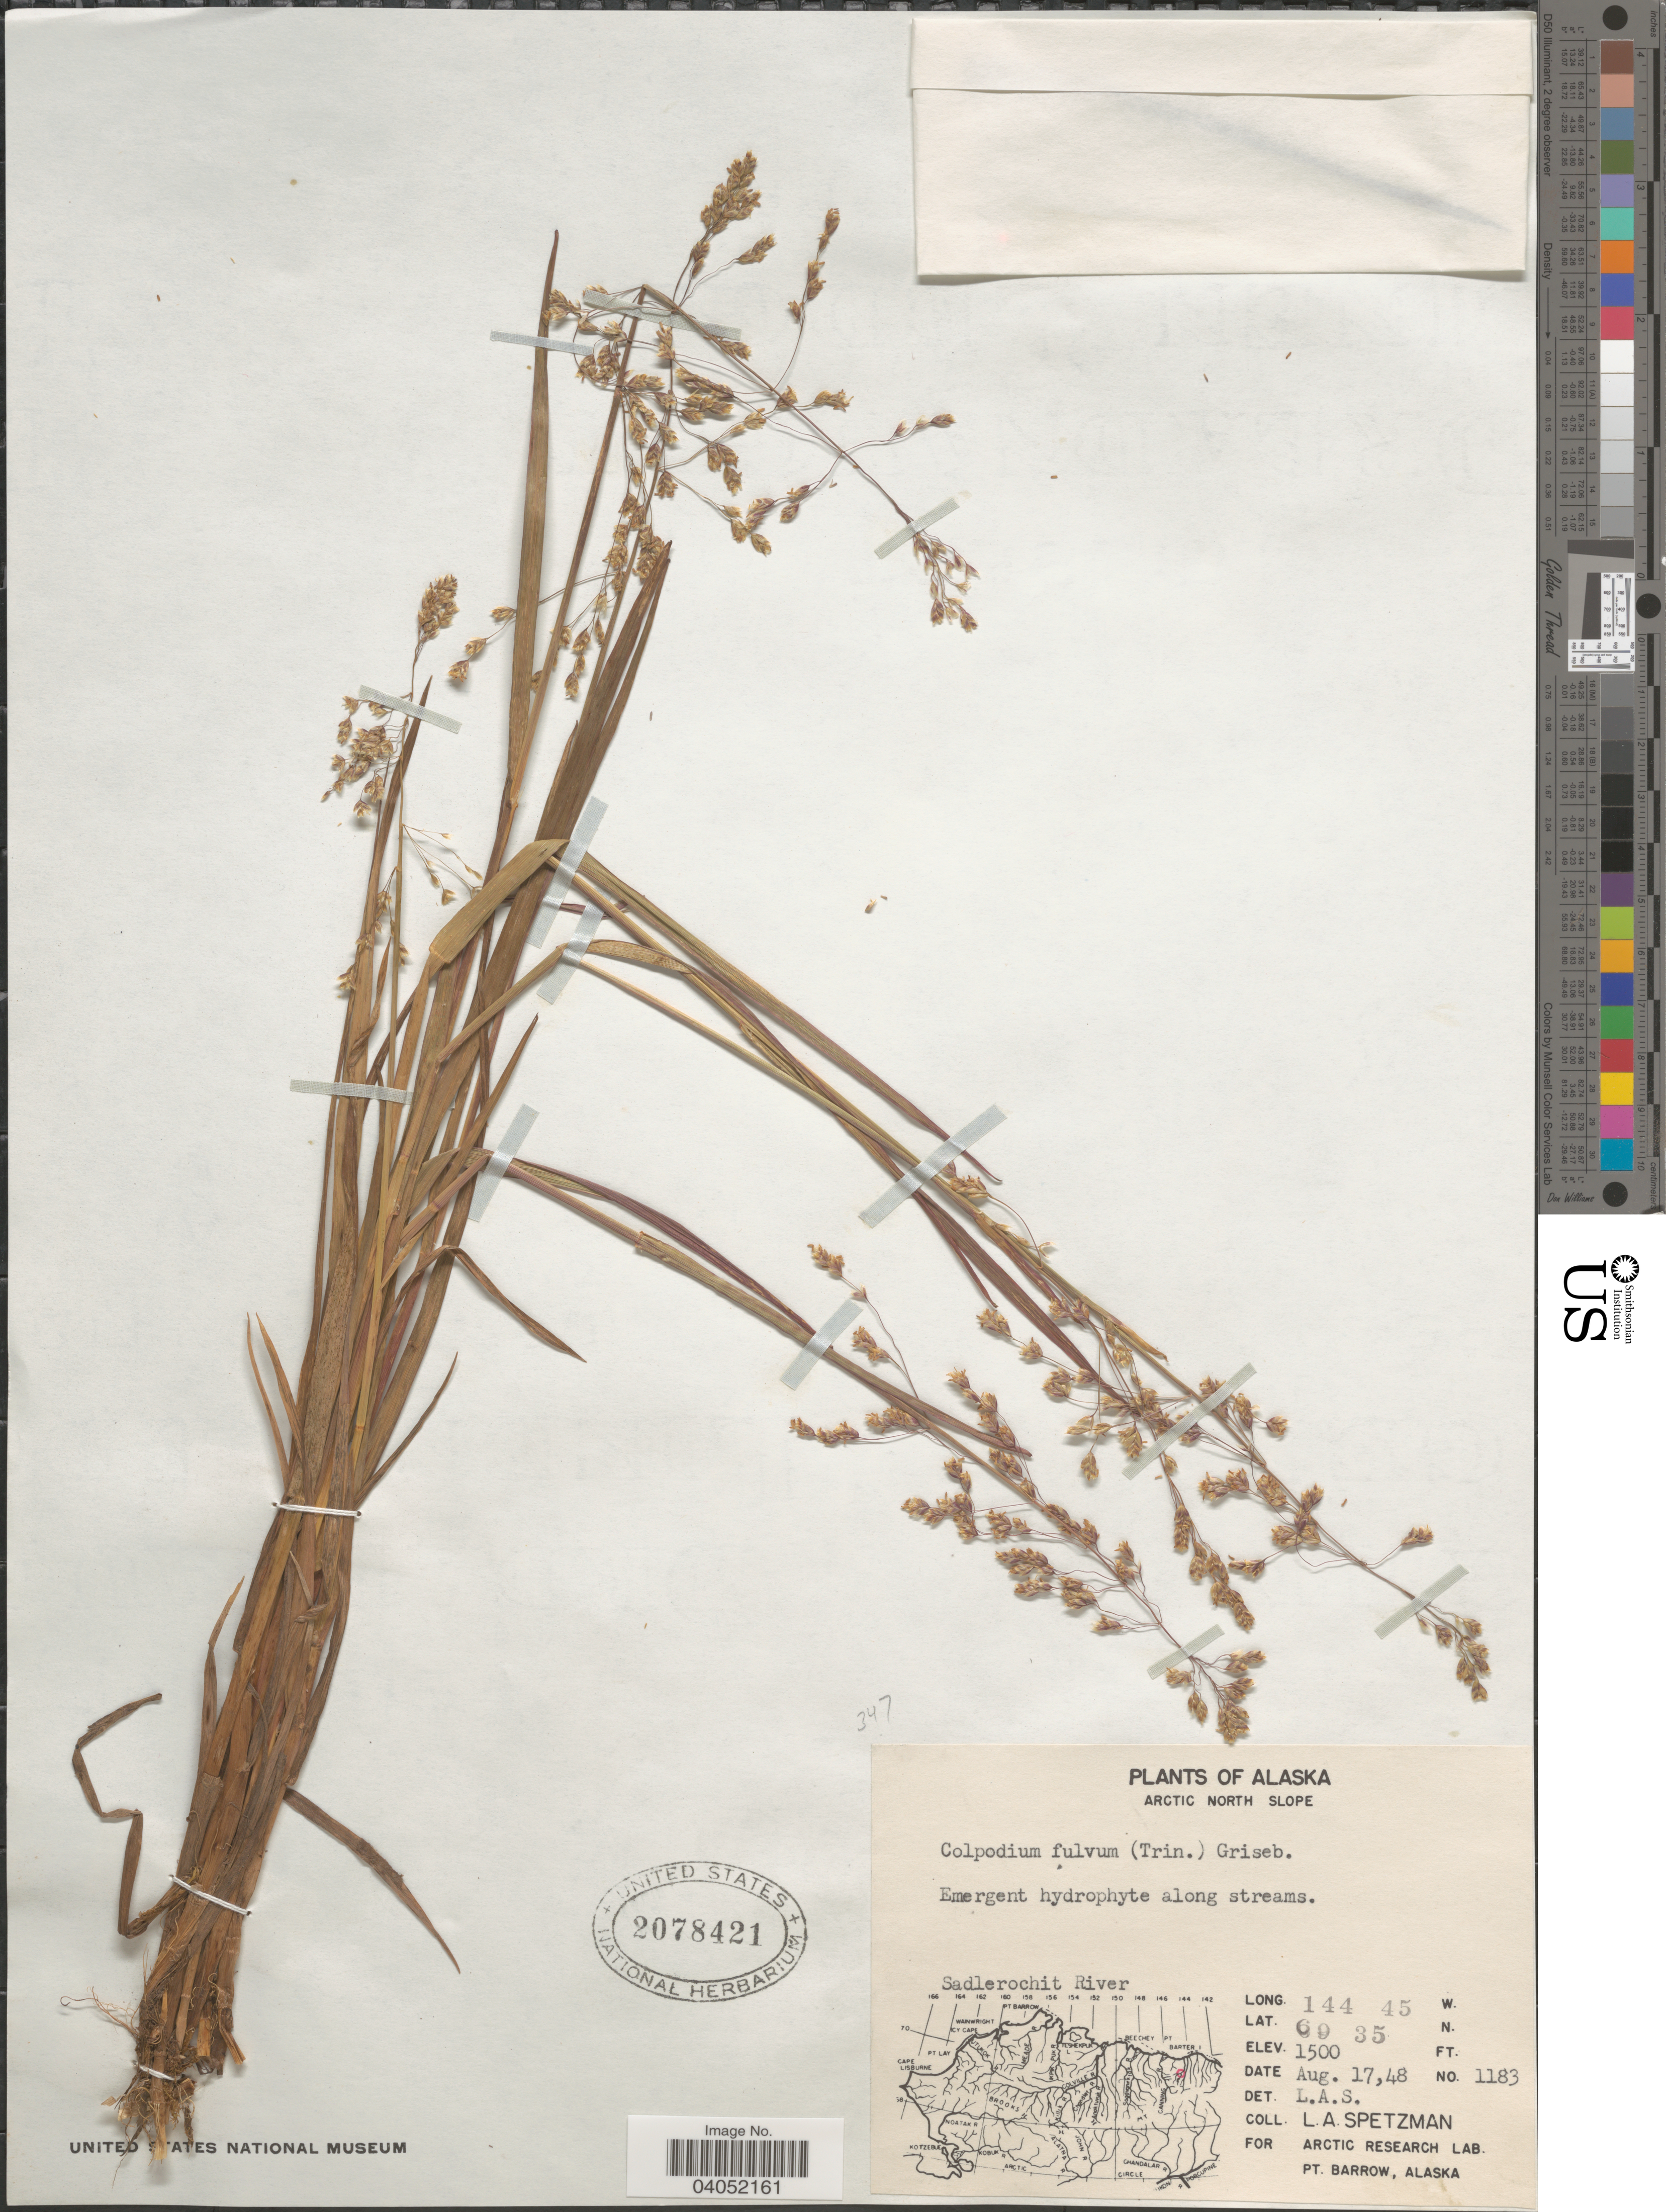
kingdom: Plantae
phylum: Tracheophyta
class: Liliopsida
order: Poales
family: Poaceae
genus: Arctophila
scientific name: Arctophila fulva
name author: (Trin.) Andersson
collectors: L. Spetzman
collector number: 1183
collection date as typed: Transcribed d/m/y: 17/8/48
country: United States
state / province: Alaska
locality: Arctic North Slope. Sadlerochit River.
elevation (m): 457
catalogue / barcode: US 2078421